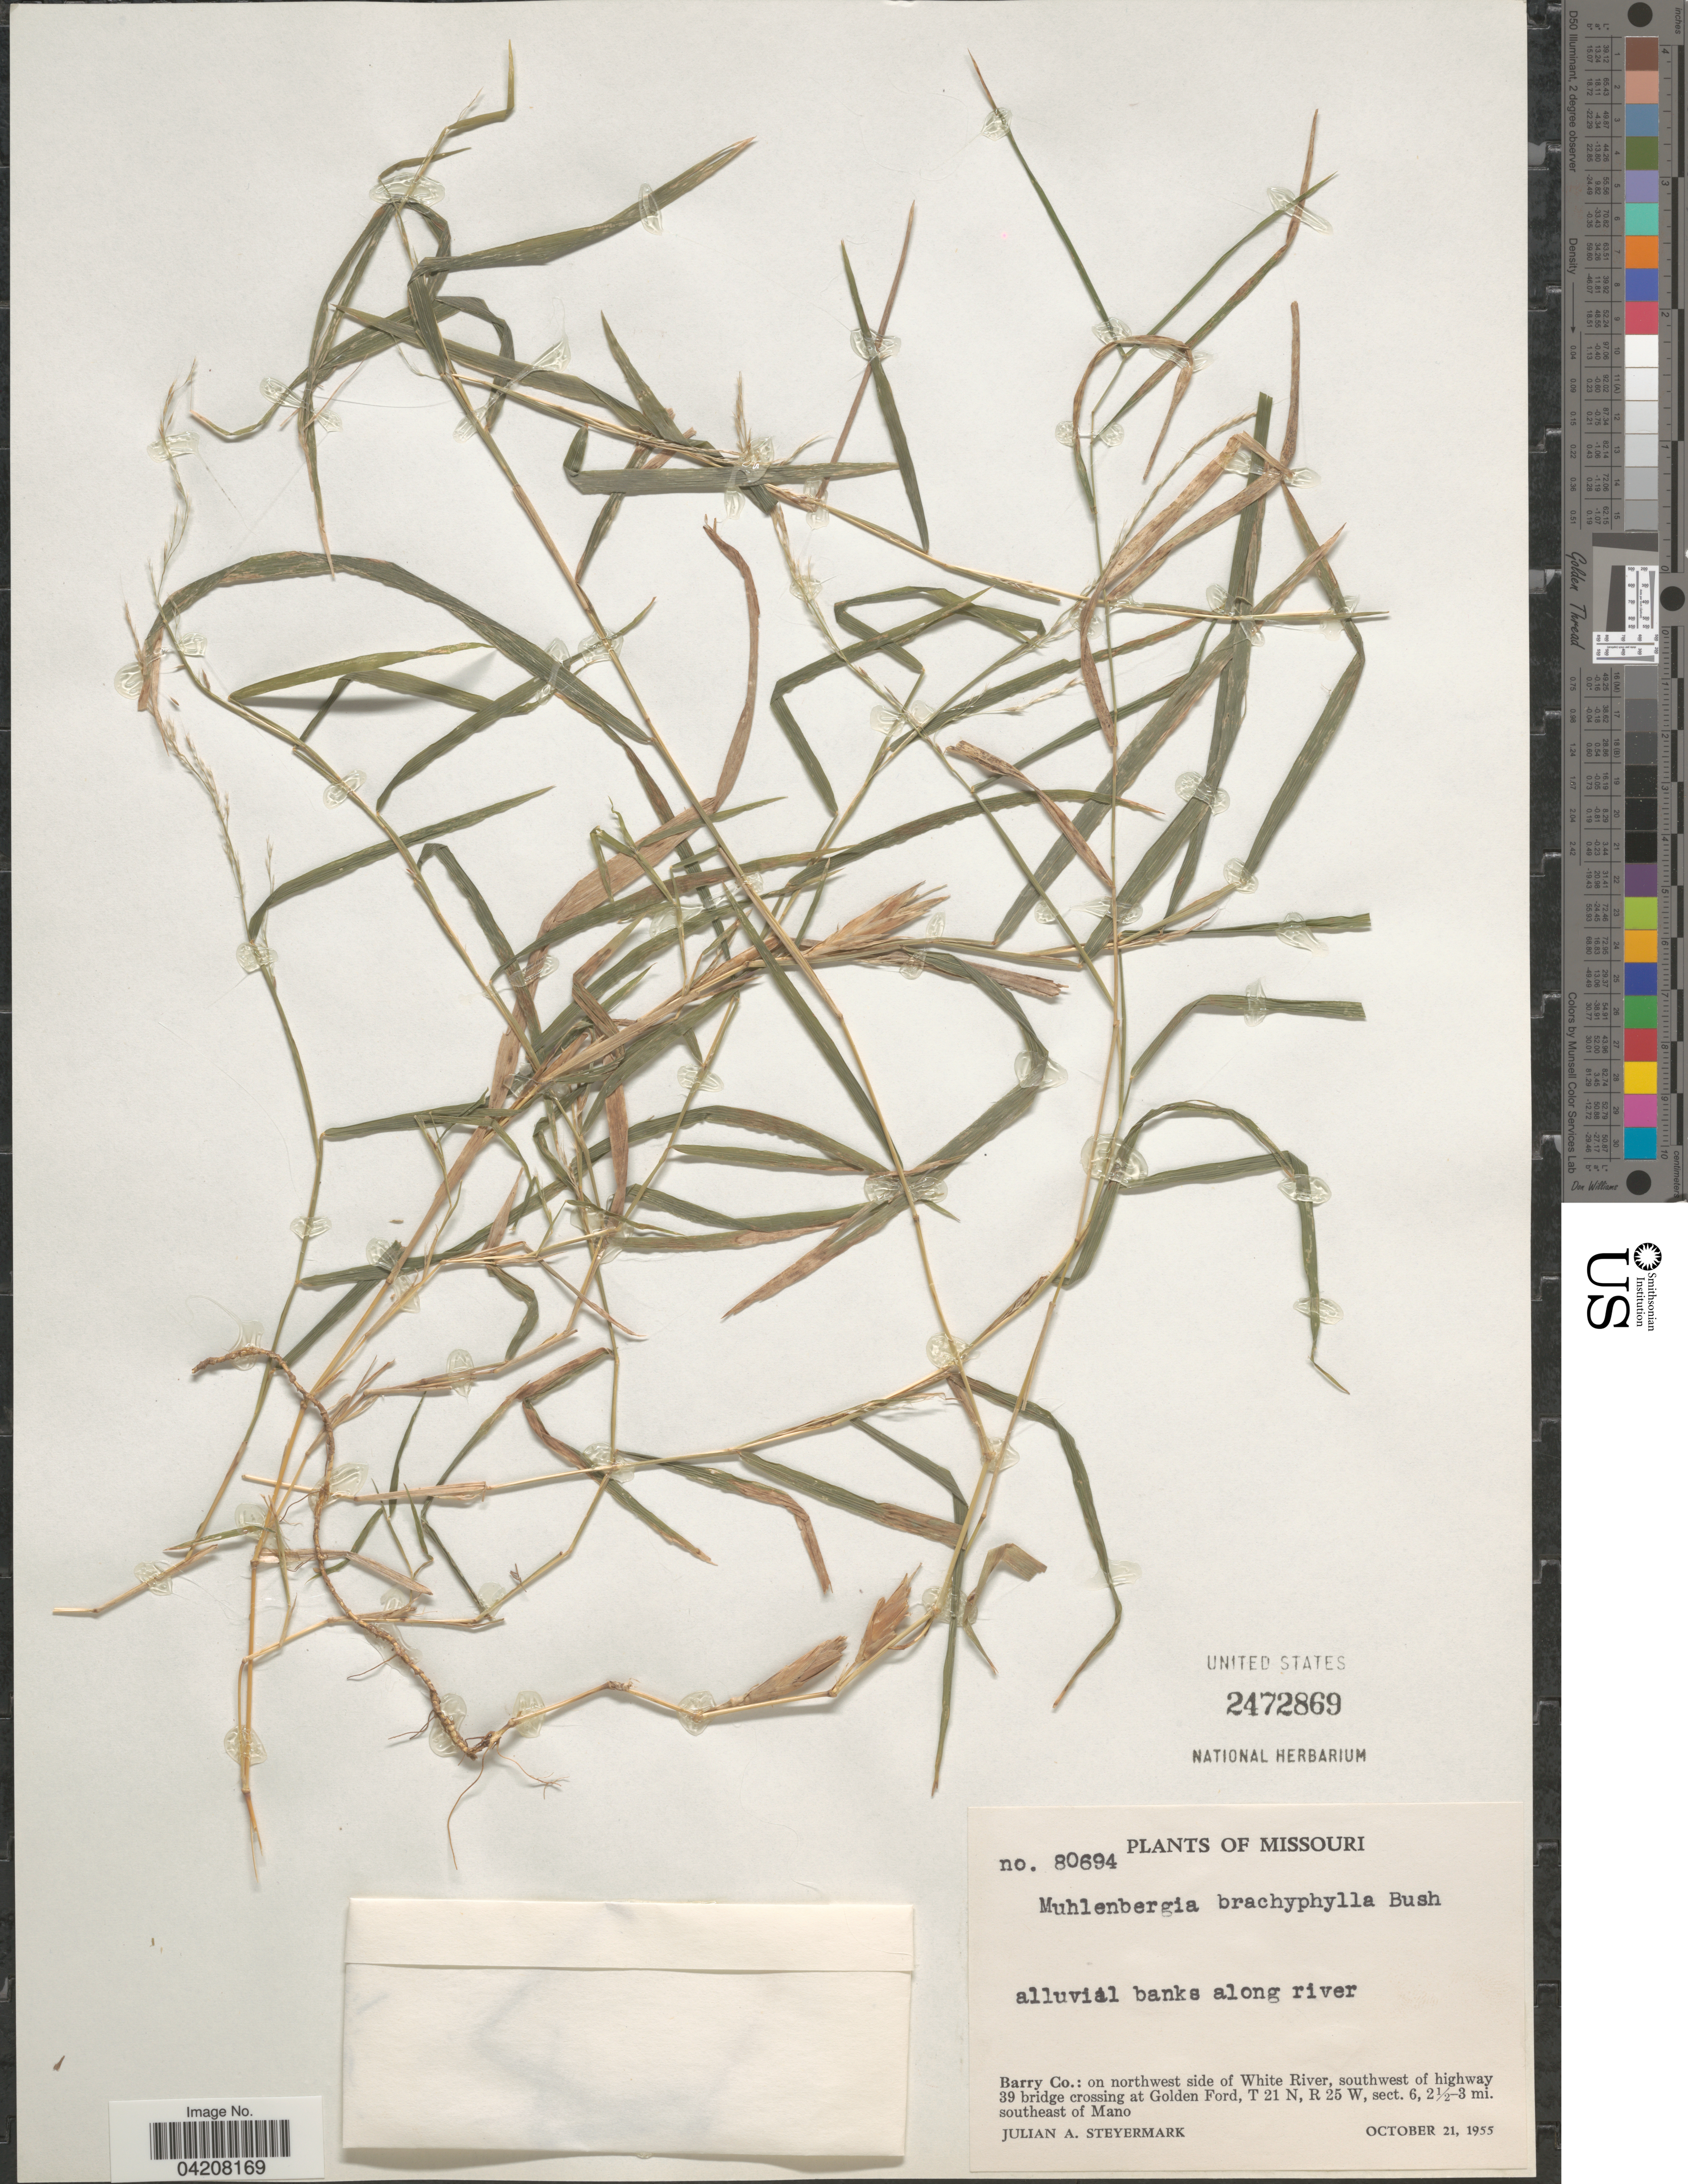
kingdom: Plantae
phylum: Tracheophyta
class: Liliopsida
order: Poales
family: Poaceae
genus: Muhlenbergia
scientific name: Muhlenbergia bushii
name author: R.W. Pohl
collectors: J. Steyermark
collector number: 80694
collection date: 1955-10-21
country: United States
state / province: Missouri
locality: Alluvial banks along river. Barry Co.: on northwest side of White River, southwest of highway 39 bridge crossing at Golden Ford, T 21 N, R 25 W, sect. 6, 2½-3 mi. southeast of Mano.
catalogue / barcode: US 2472869